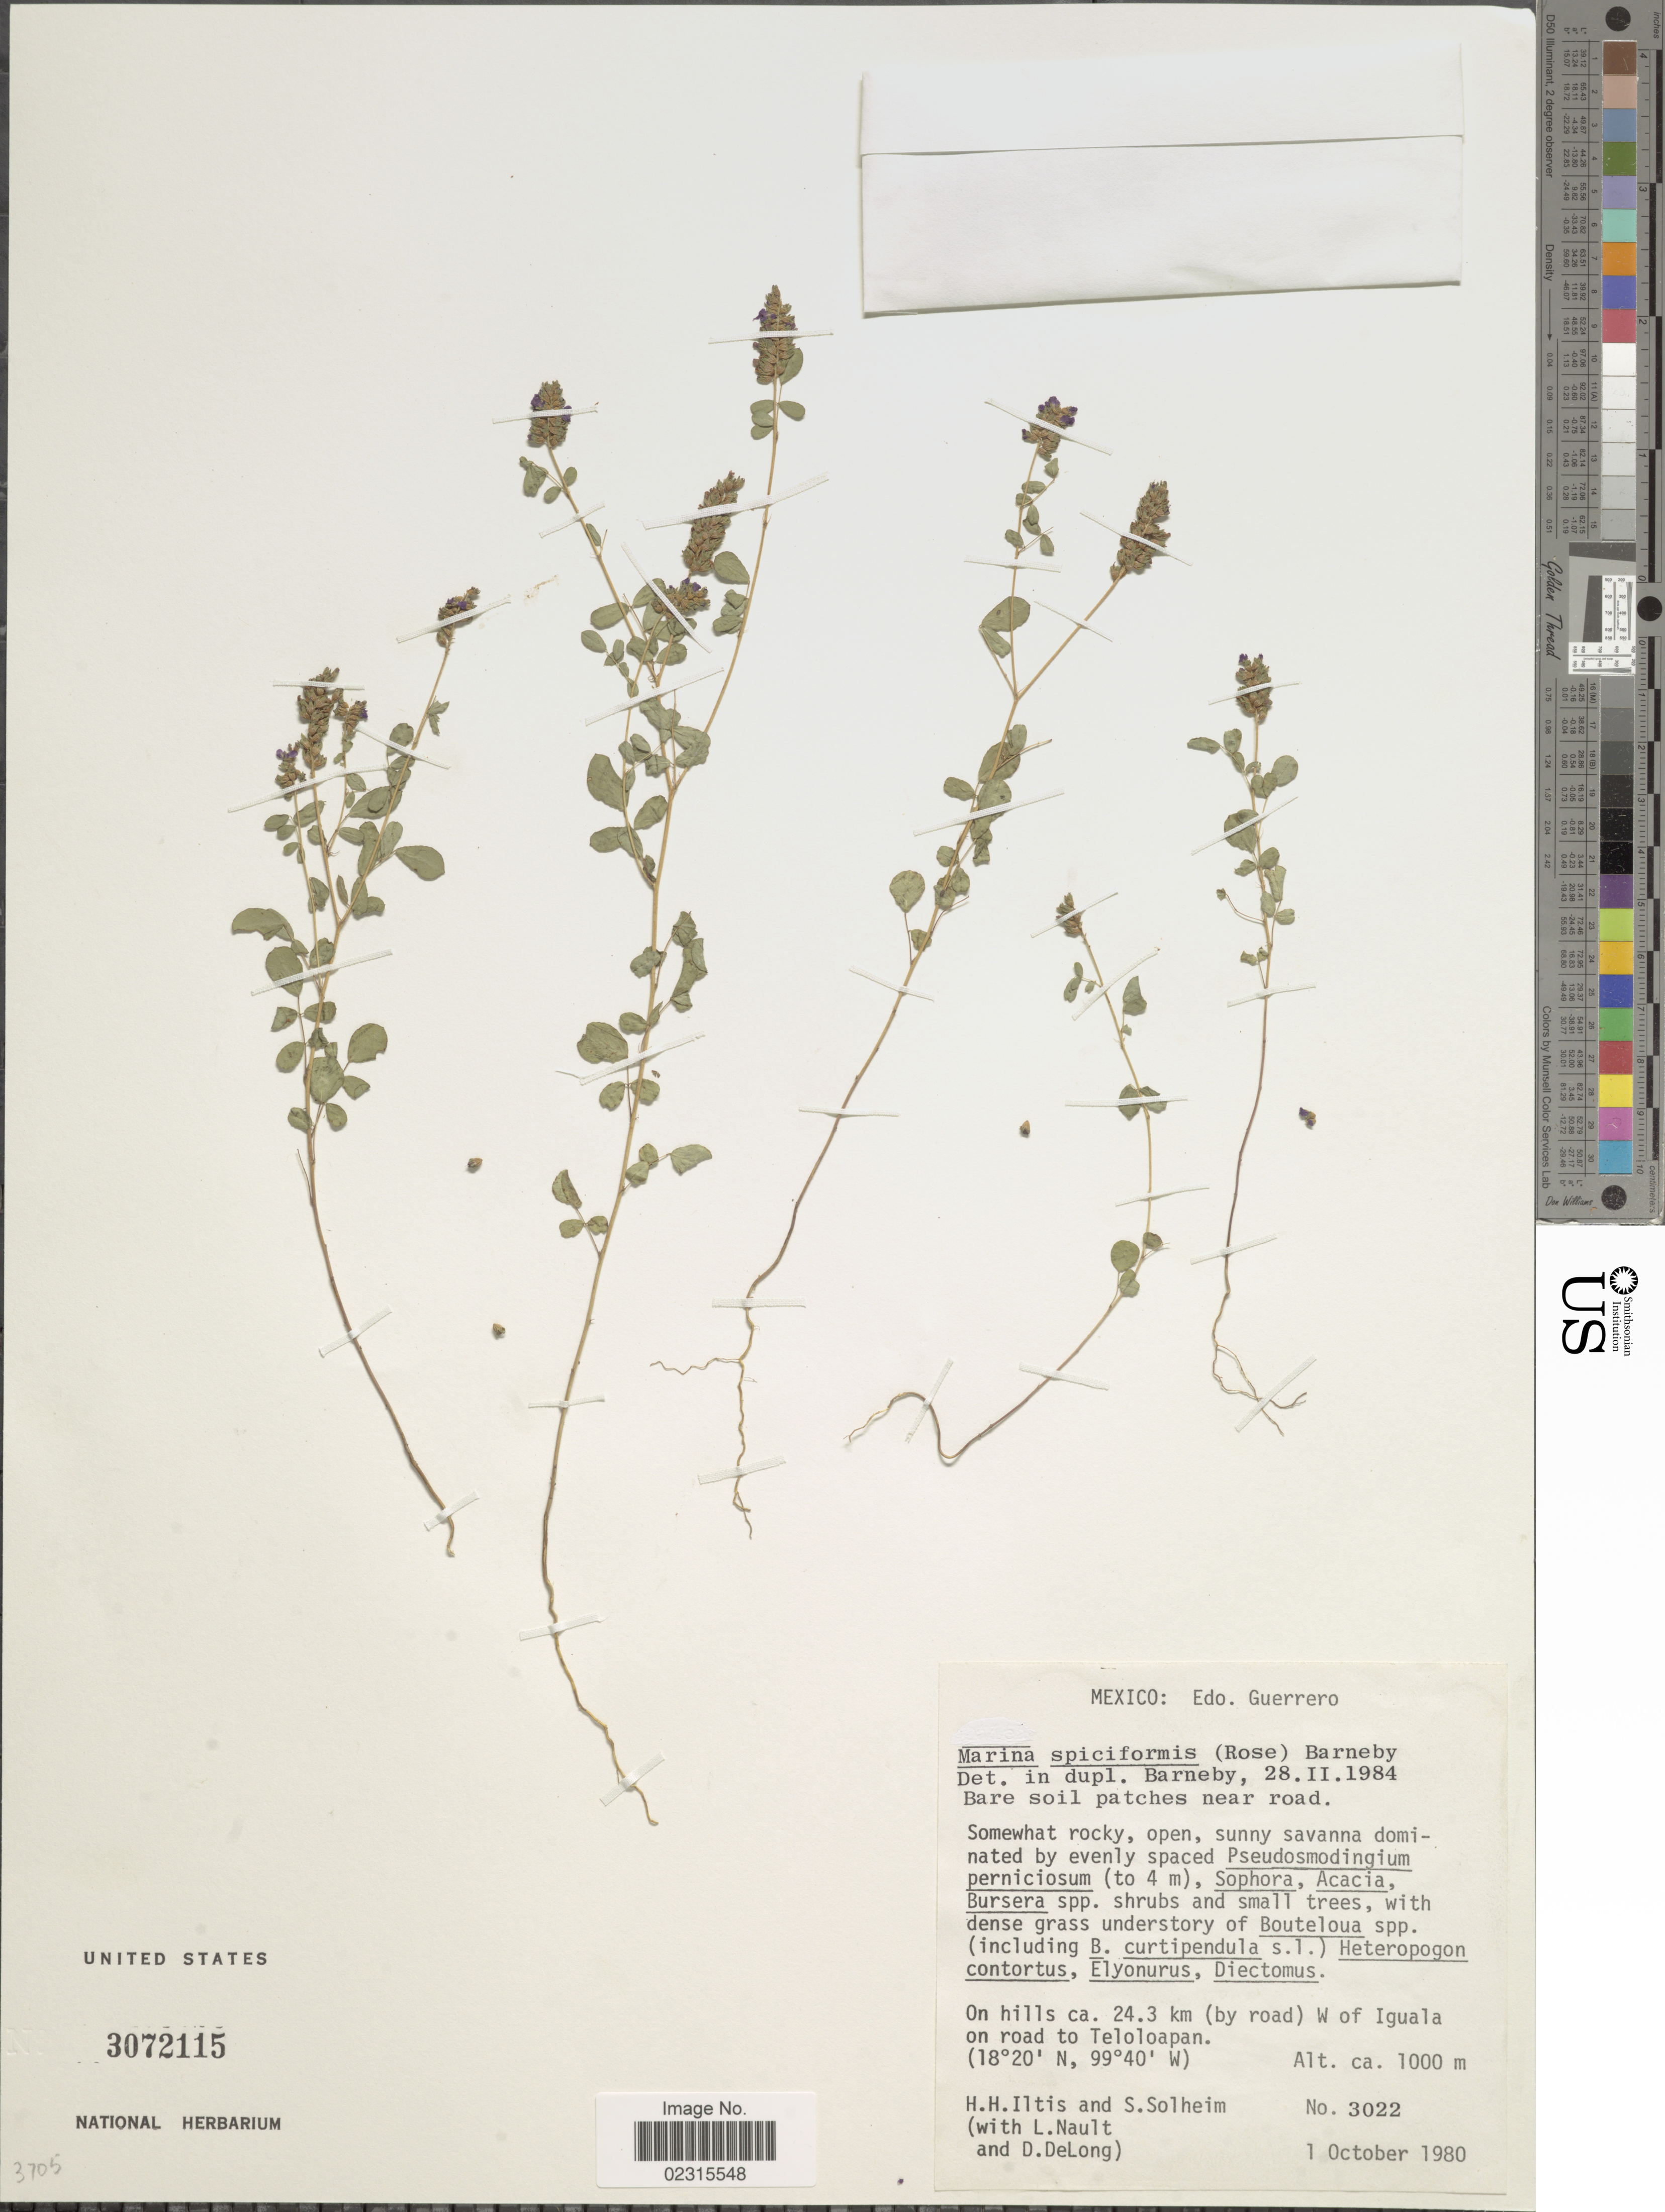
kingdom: Plantae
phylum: Tracheophyta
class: Magnoliopsida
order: Fabales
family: Fabaceae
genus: Marina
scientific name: Marina spiciformis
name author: (Rose) Barneby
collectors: H. H. Iltis, S. Solheim, L. Nault & D. DeLong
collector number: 3022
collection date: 1980-10-01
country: Mexico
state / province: Guerrero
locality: Ca. 24.3 km (by road) W of Iguala on road to Teloapan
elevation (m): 1000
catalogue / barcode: US 3072115